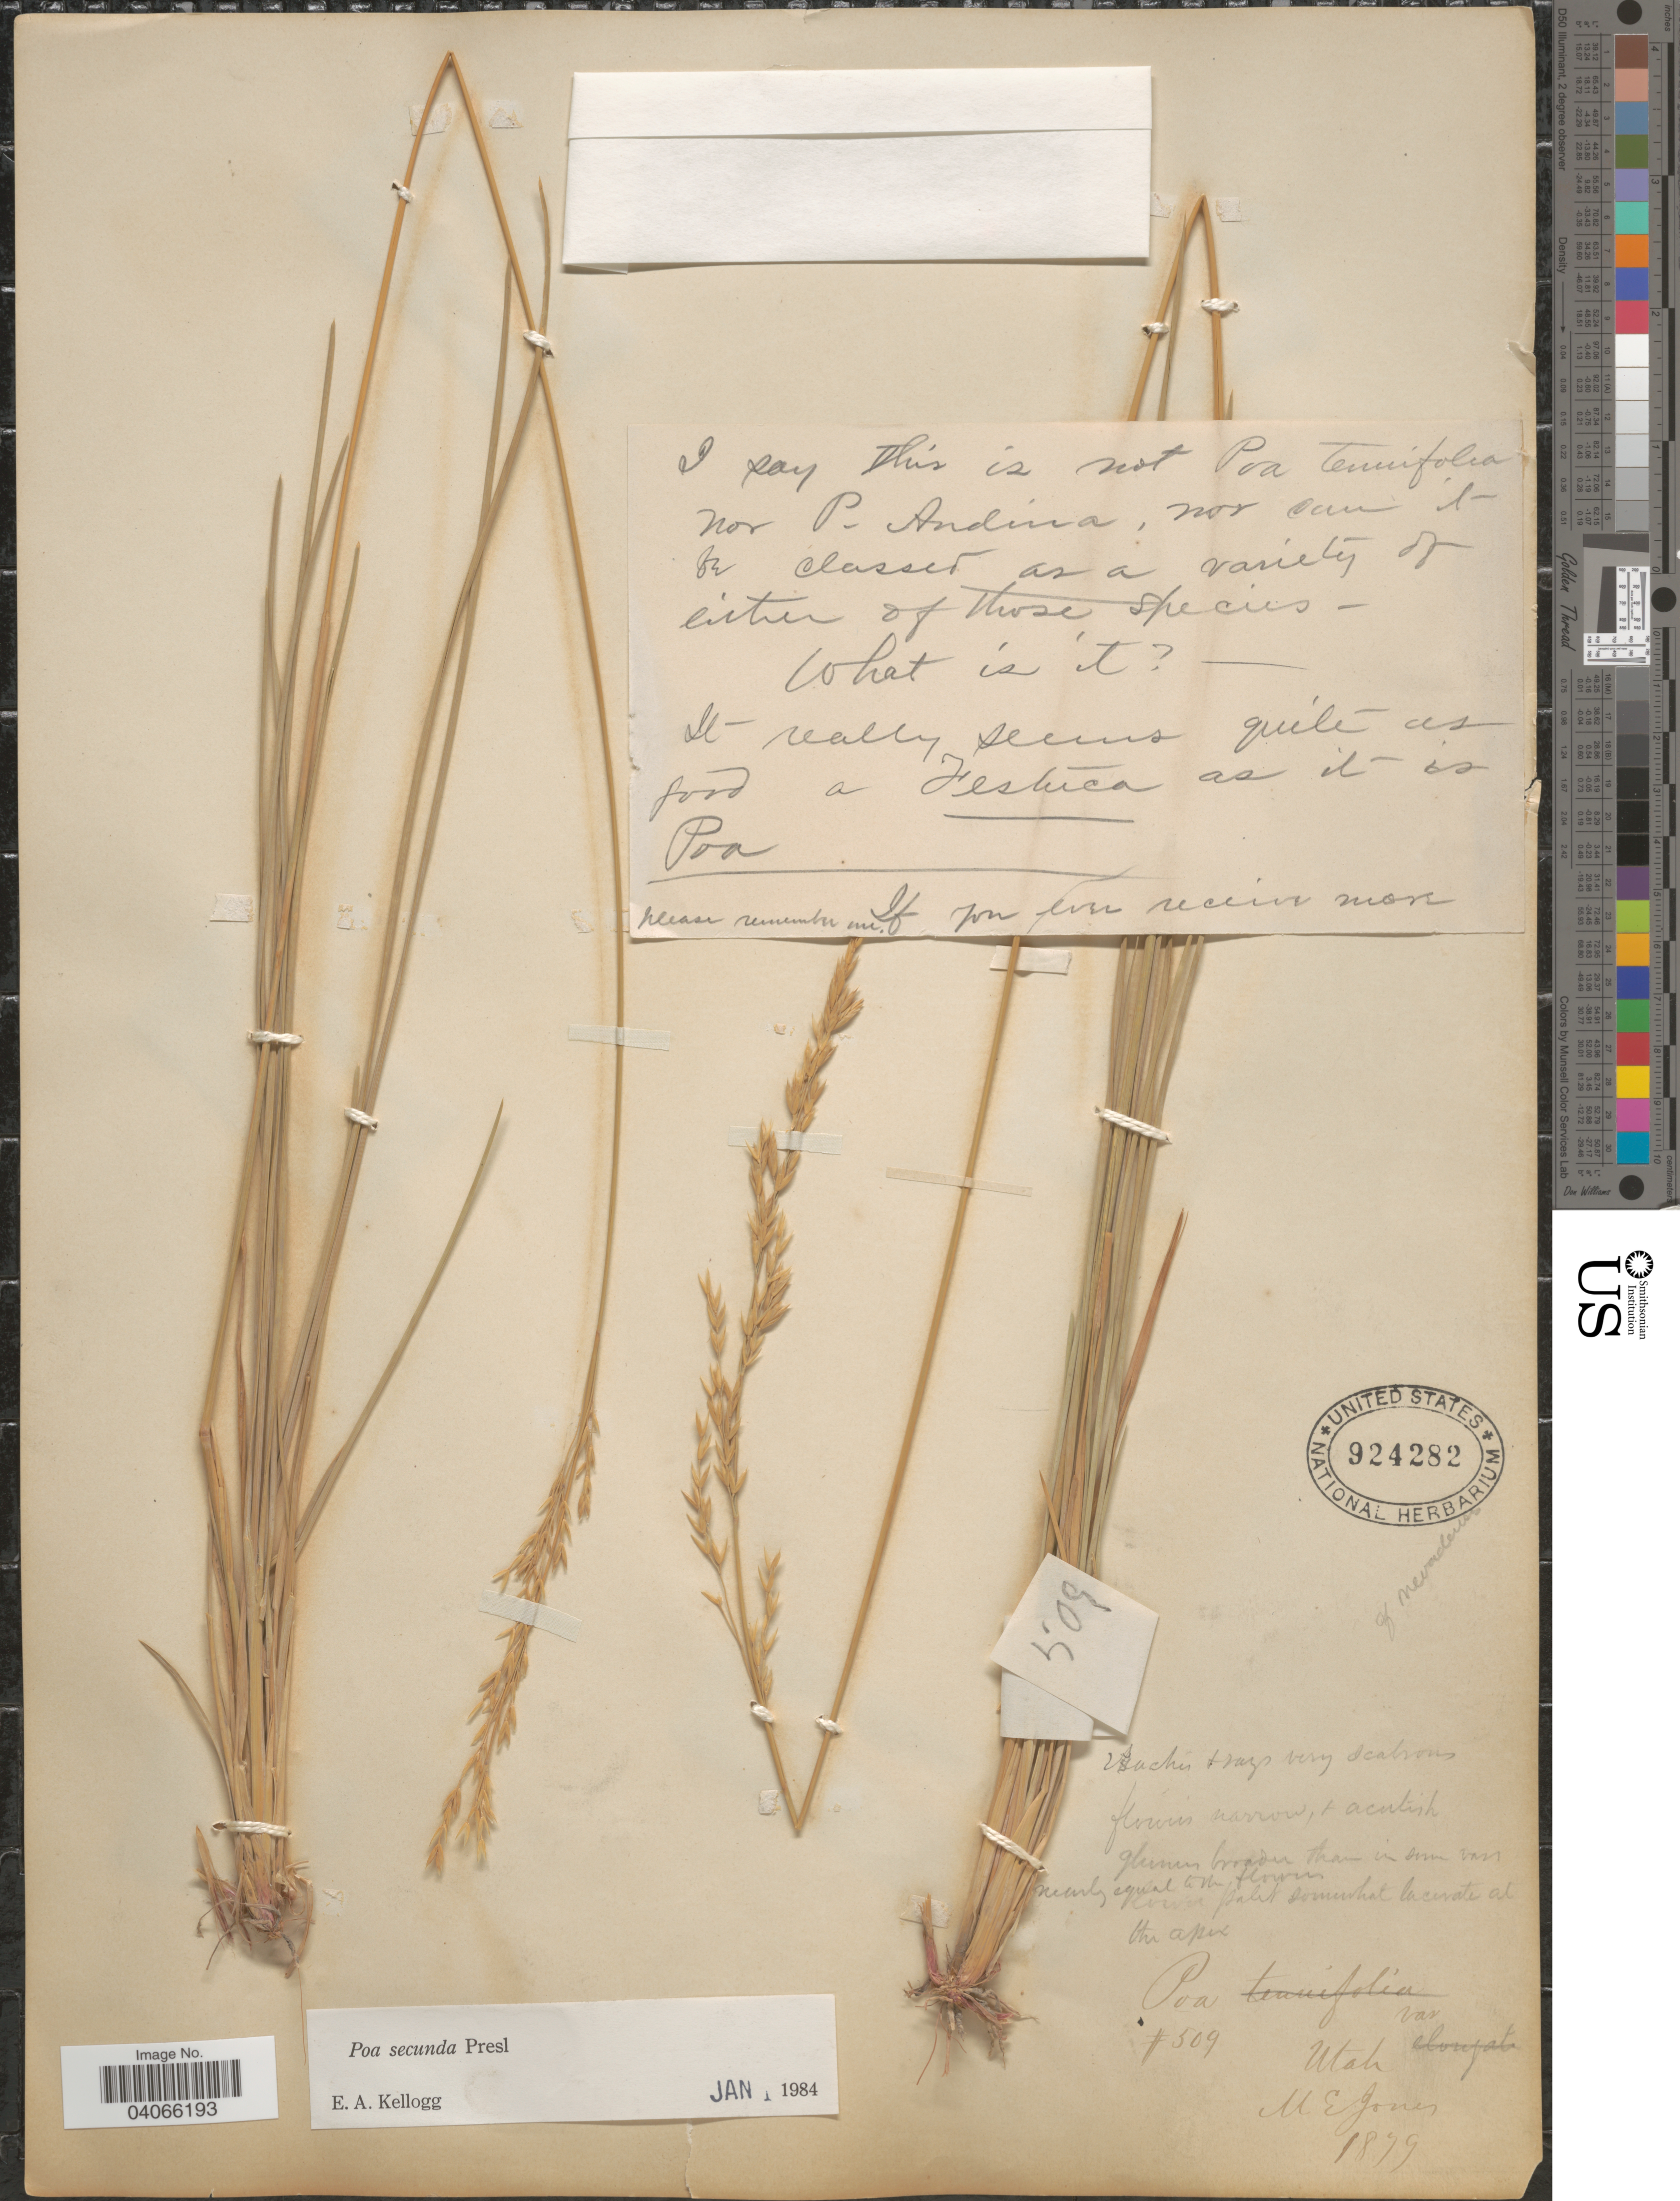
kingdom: Plantae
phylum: Tracheophyta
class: Liliopsida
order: Poales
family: Poaceae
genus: Poa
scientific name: Poa secunda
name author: J. Presl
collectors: M. E. Jones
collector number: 509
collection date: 1879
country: United States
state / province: Utah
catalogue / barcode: US 924282